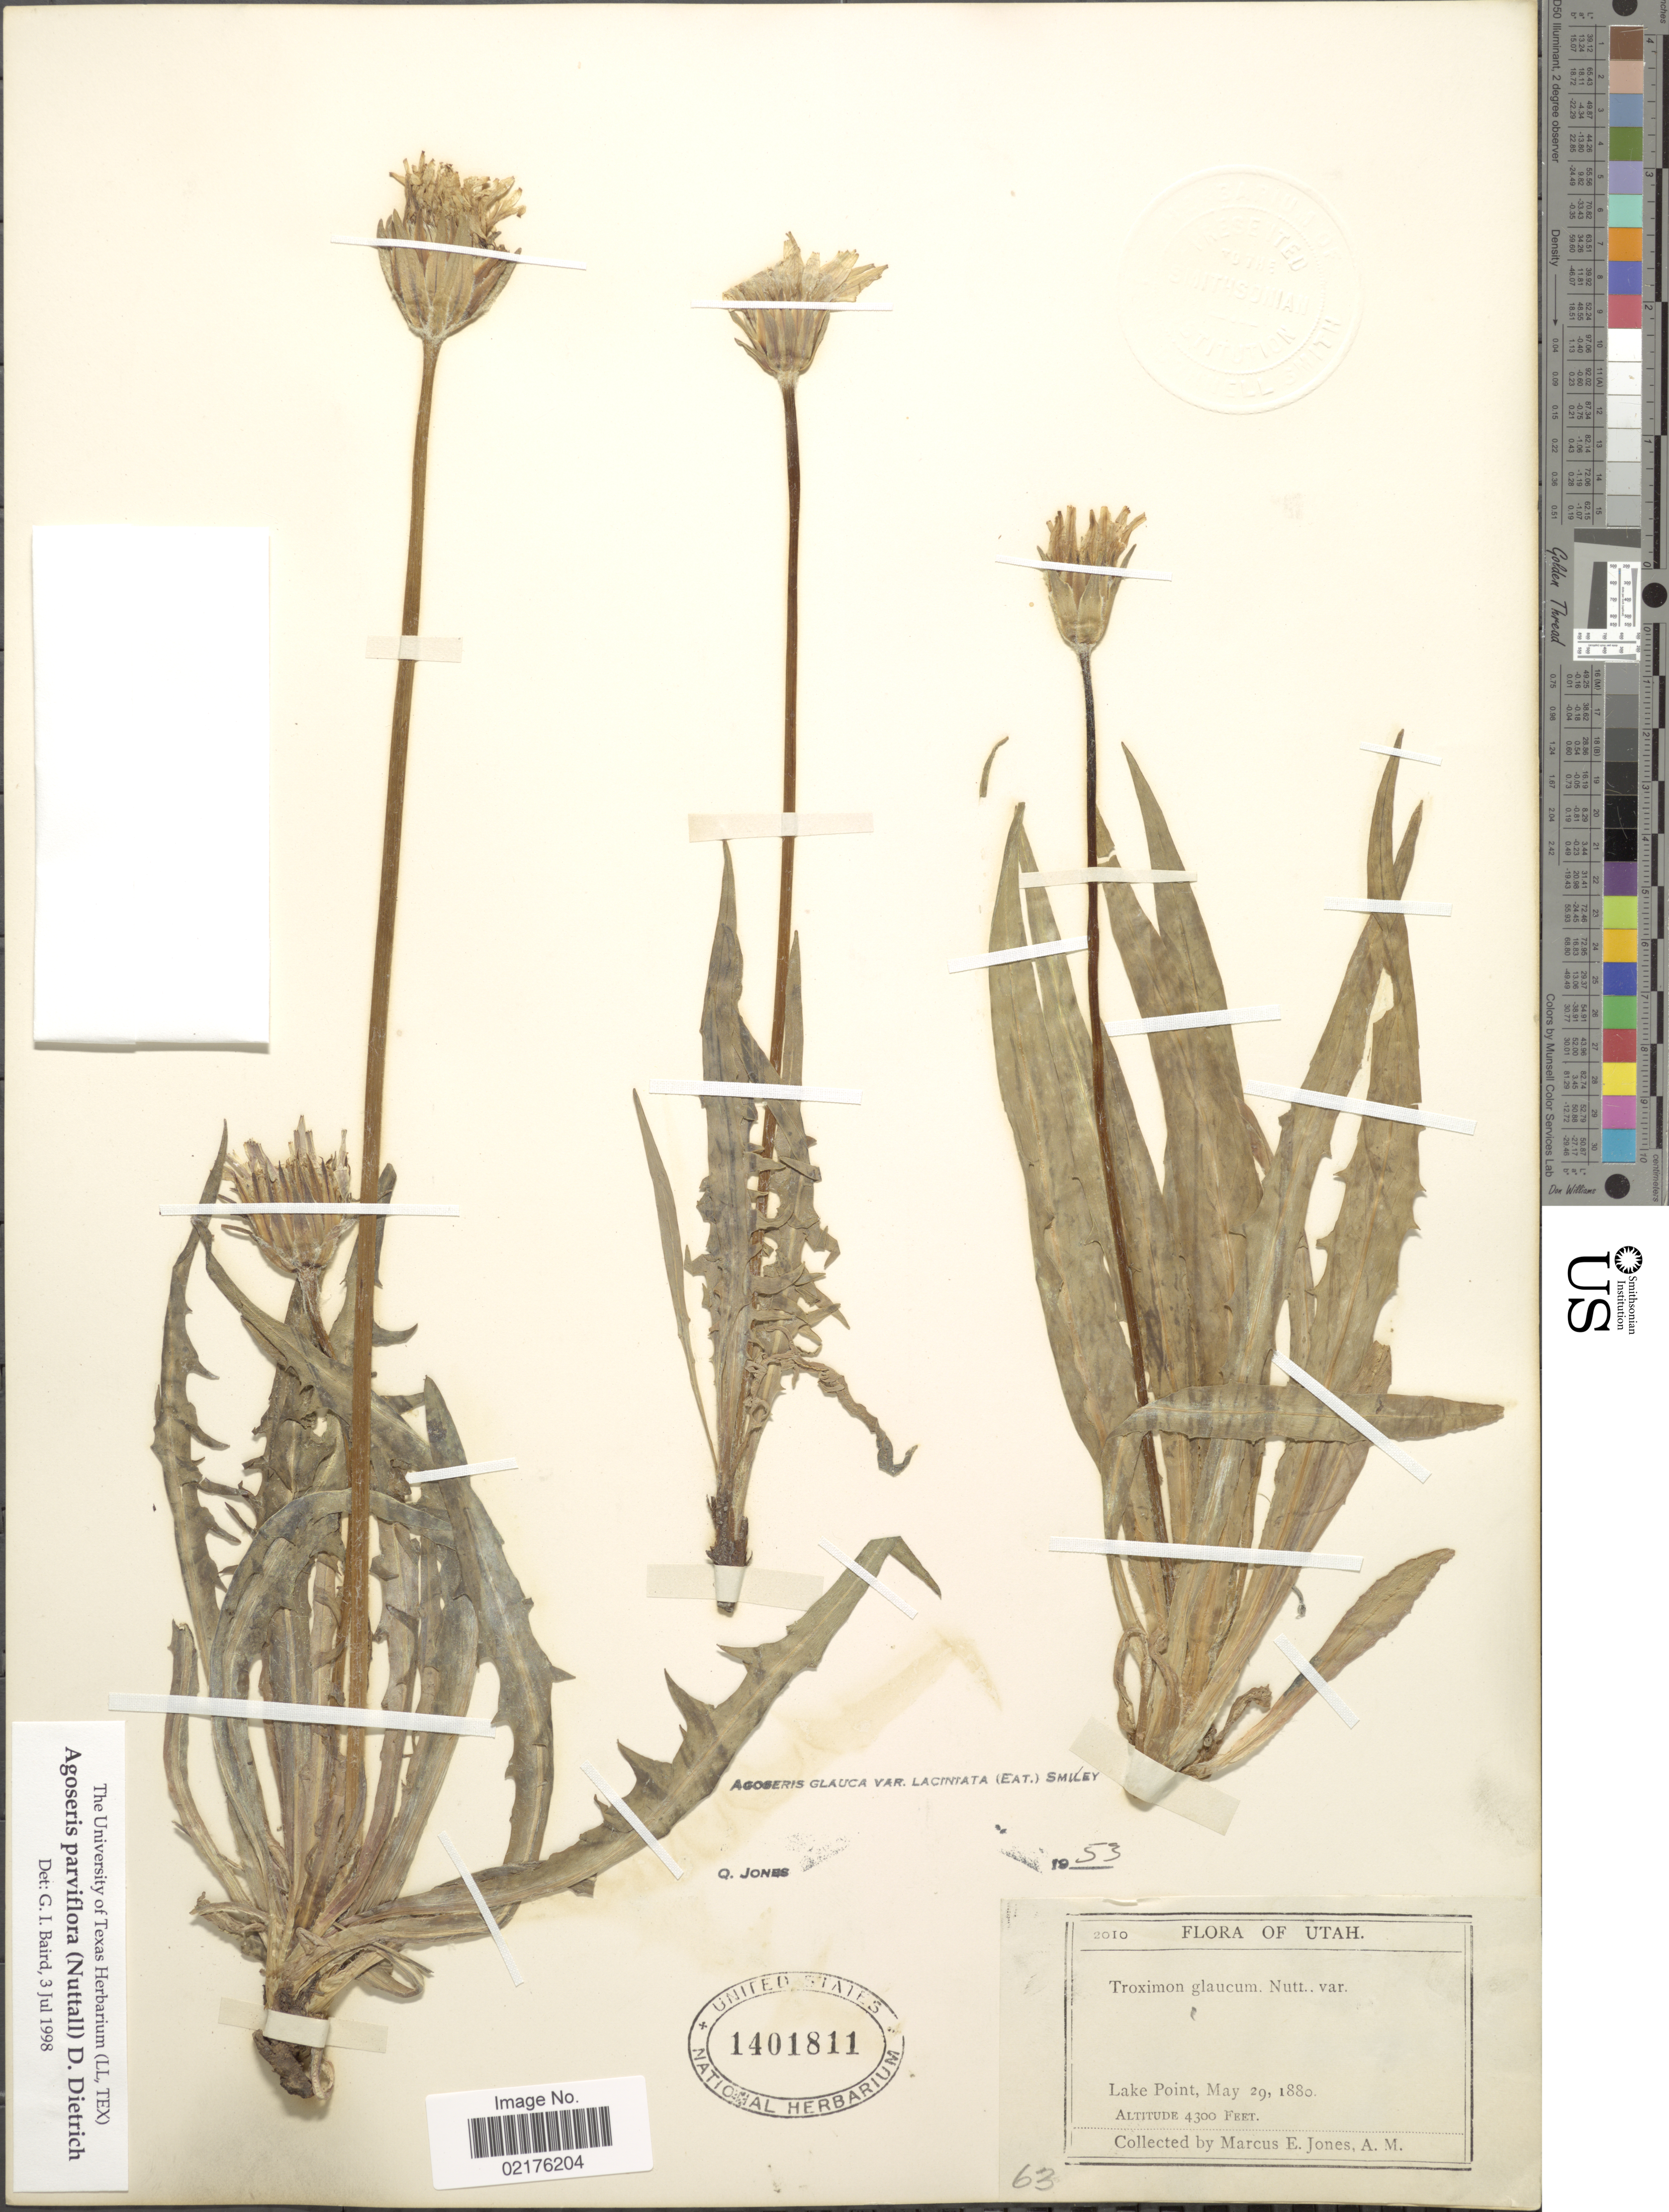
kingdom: Plantae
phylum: Tracheophyta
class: Magnoliopsida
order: Asterales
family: Asteraceae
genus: Agoseris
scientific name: Agoseris parviflora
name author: (Nutt.) D. Dietr.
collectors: M. E. Jones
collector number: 2010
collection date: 1880-05-29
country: United States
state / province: Utah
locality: Lake Point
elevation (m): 1311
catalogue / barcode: US 1401811